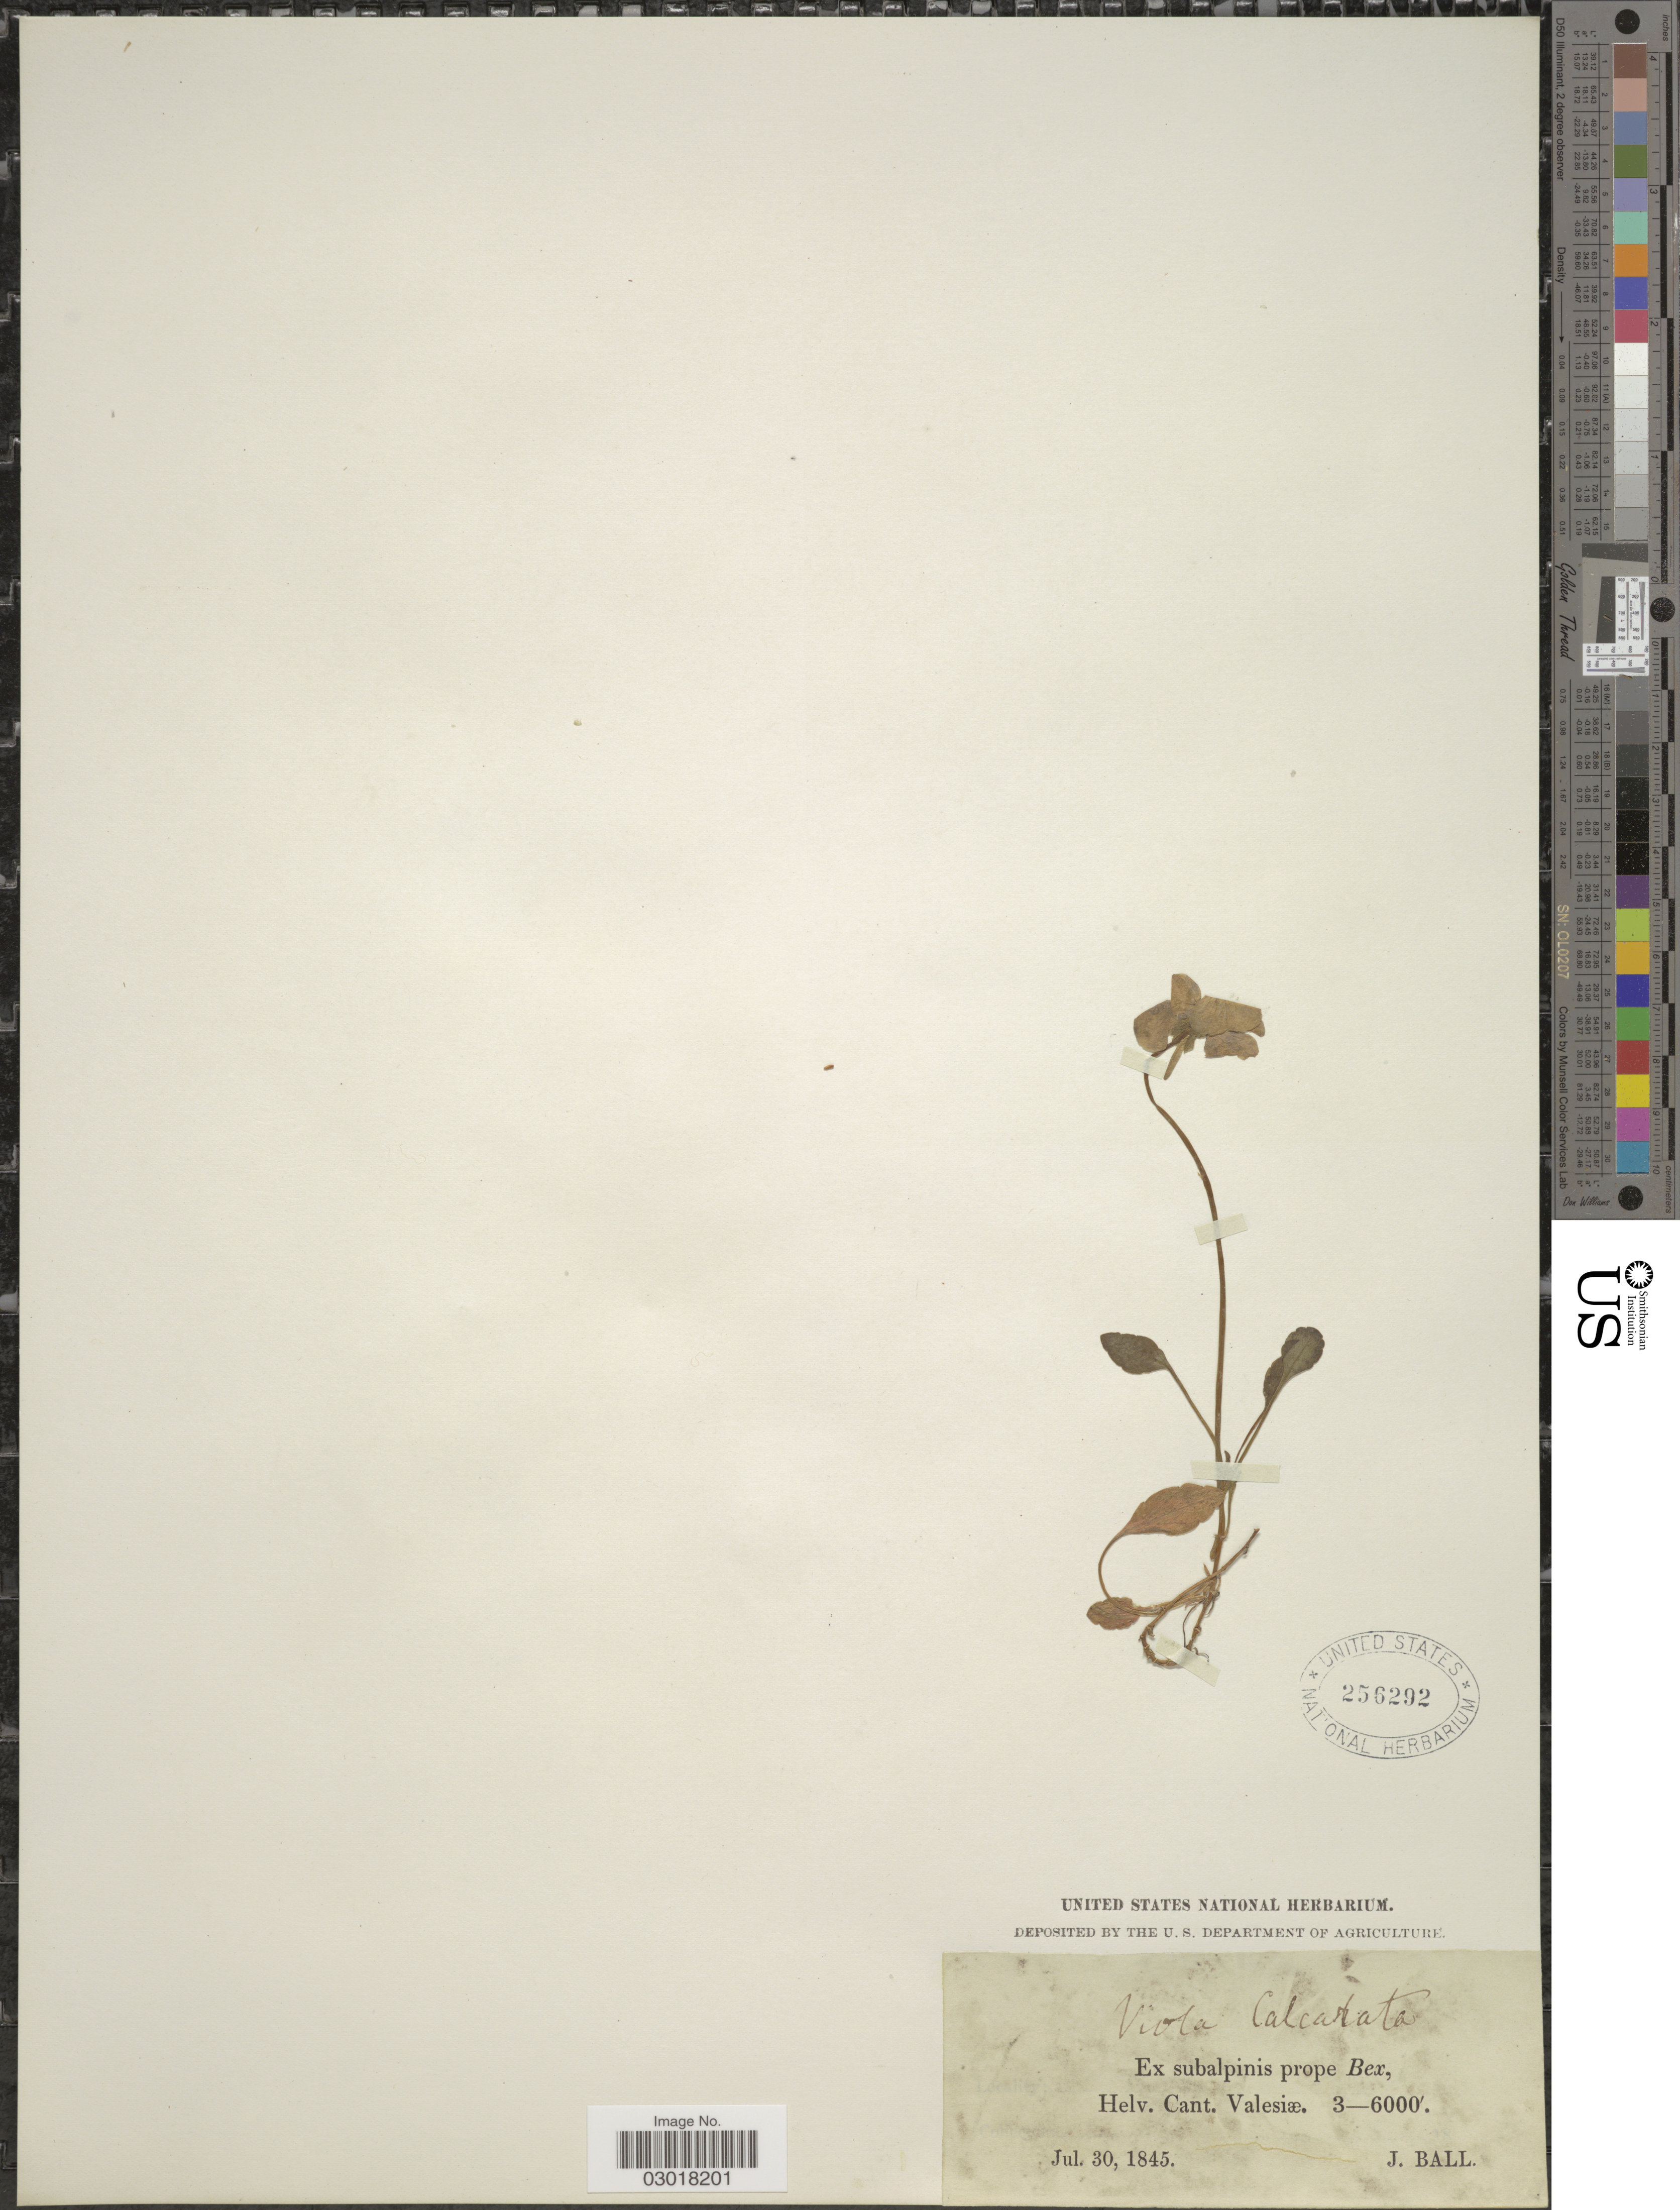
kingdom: Plantae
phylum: Tracheophyta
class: Magnoliopsida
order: Malpighiales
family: Violaceae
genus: Viola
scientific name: Viola calcarata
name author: L.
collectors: J. Ball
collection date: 1845-07-30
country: Switzerland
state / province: Valais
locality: Ex subalpinis prope Bex, Helv. Cant. Valesiæ.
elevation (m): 914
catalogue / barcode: US 256292